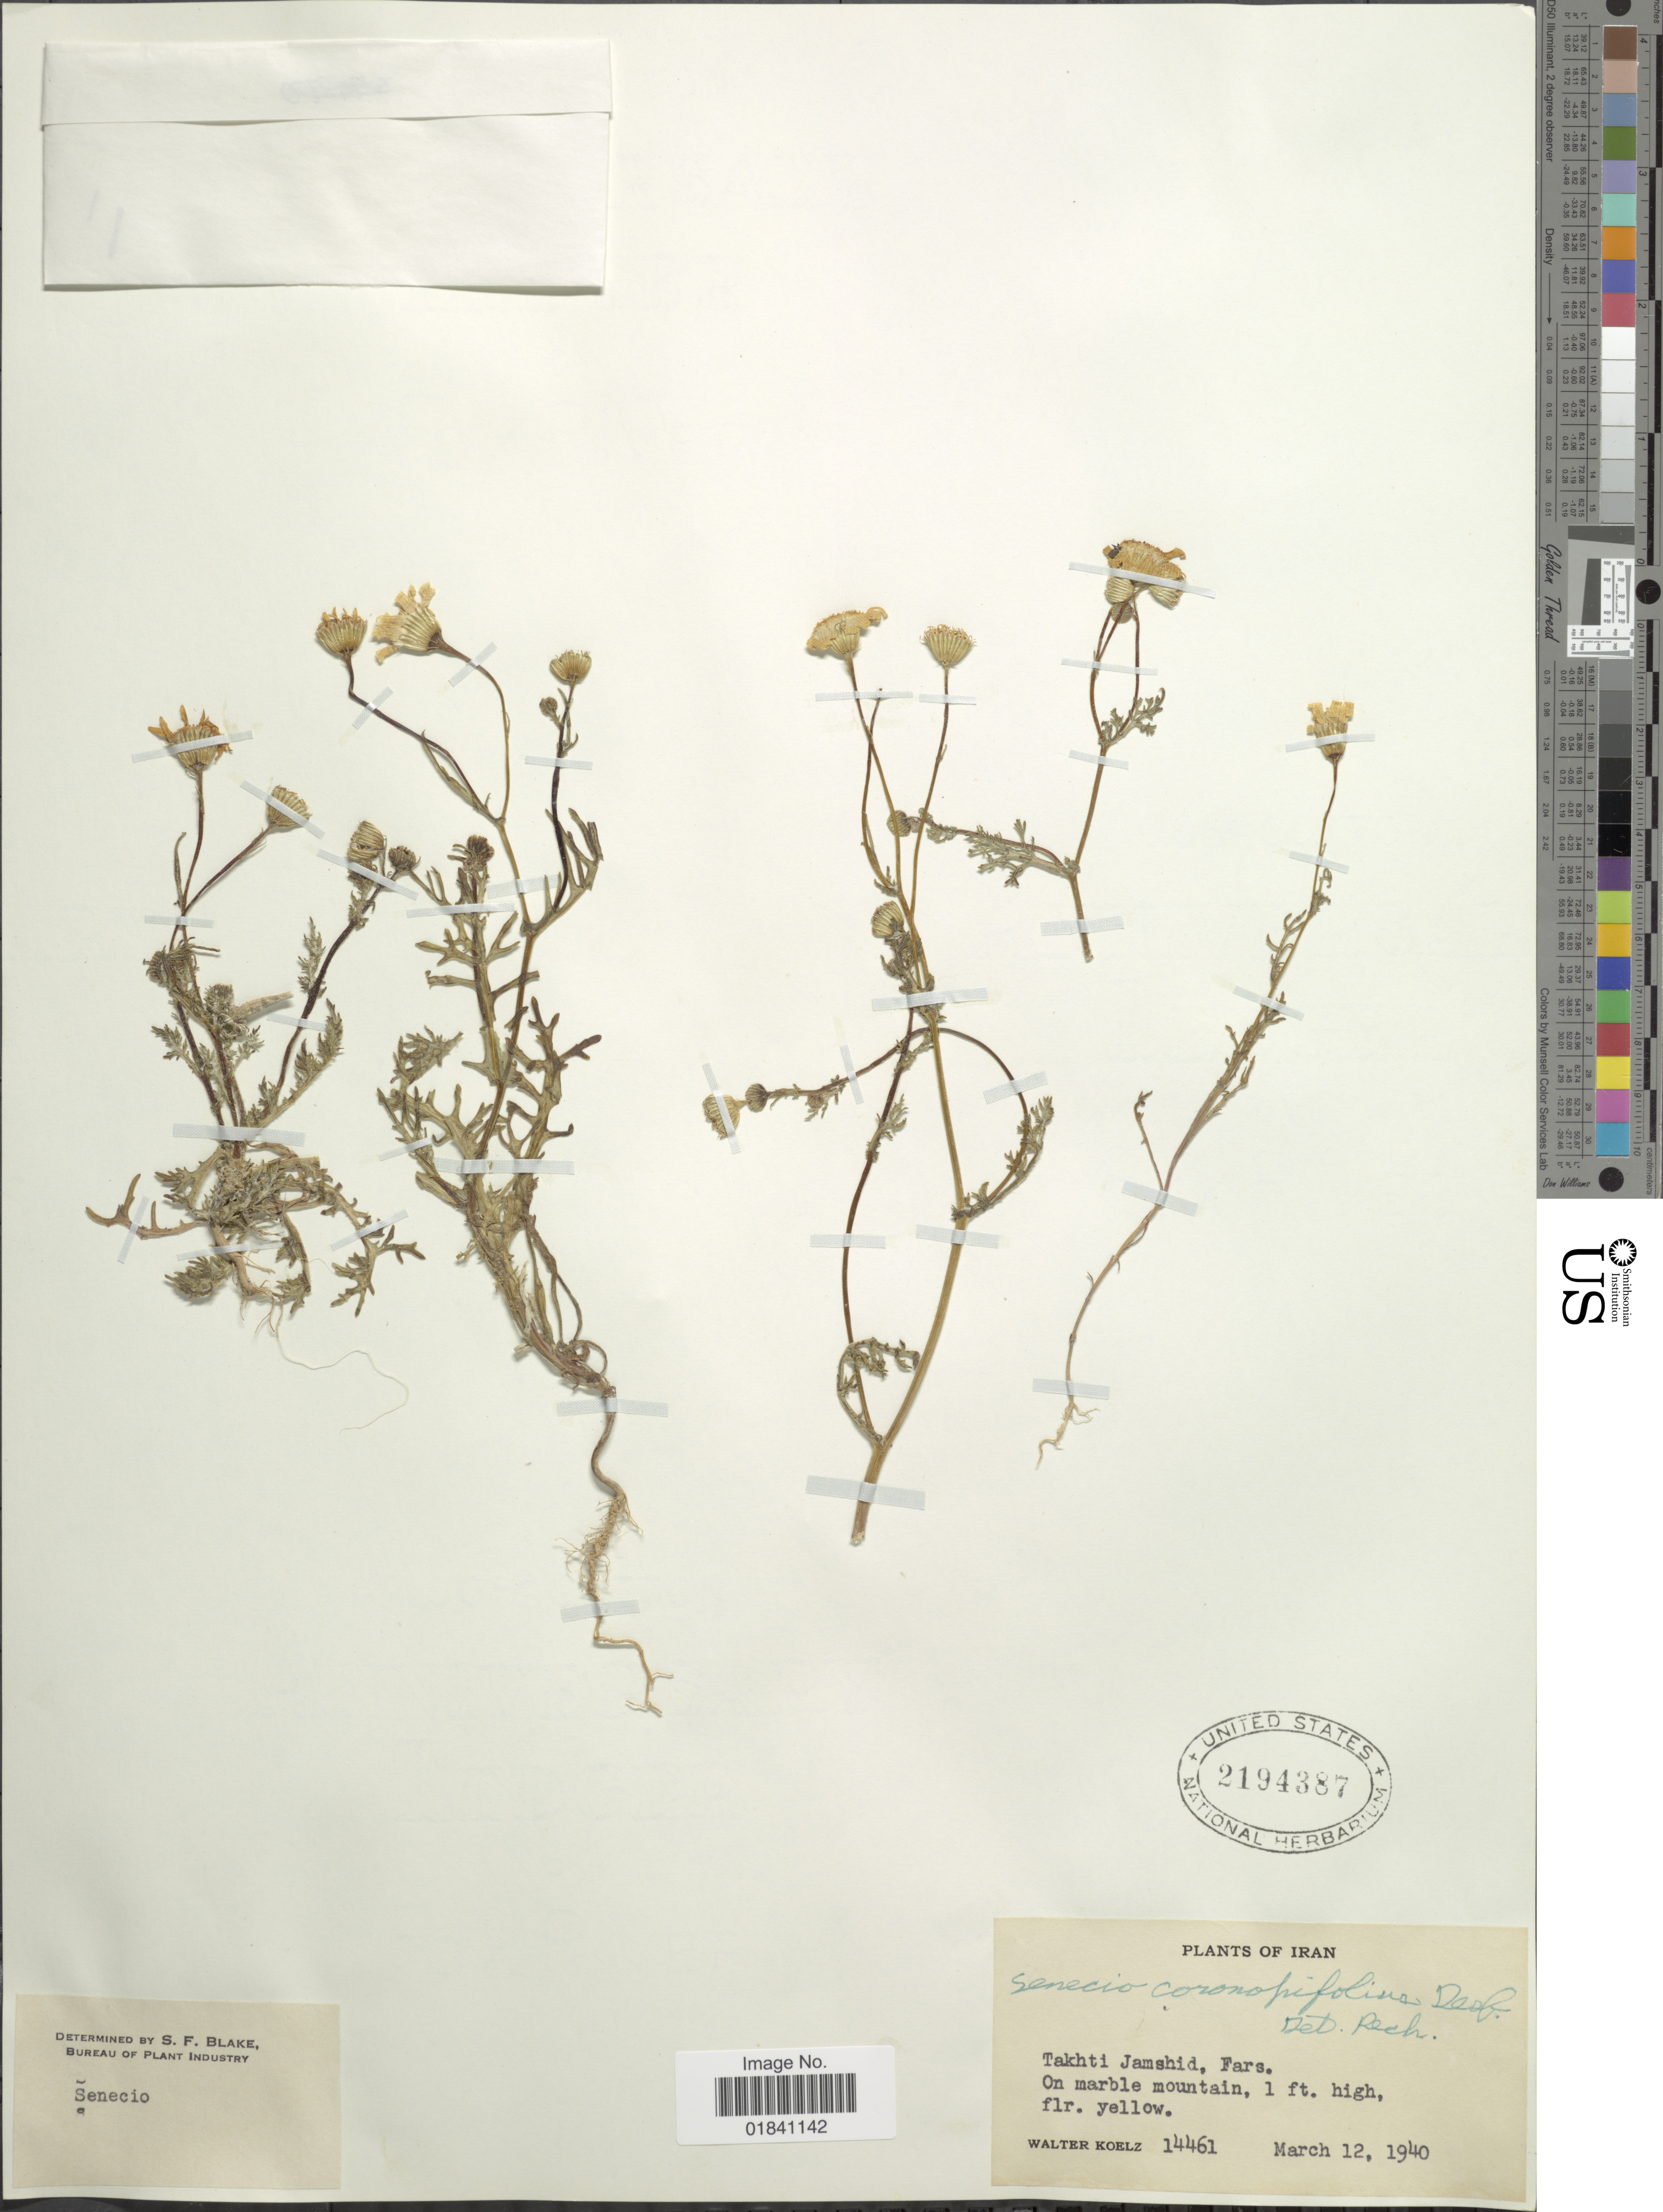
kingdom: Plantae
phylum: Tracheophyta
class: Magnoliopsida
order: Asterales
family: Asteraceae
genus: Senecio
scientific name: Senecio coronopifolius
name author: Desf.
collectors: W. N. Koelz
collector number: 14461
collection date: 1940-03-12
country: Iran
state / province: Fars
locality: Takhti Jamshid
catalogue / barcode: US 2194387